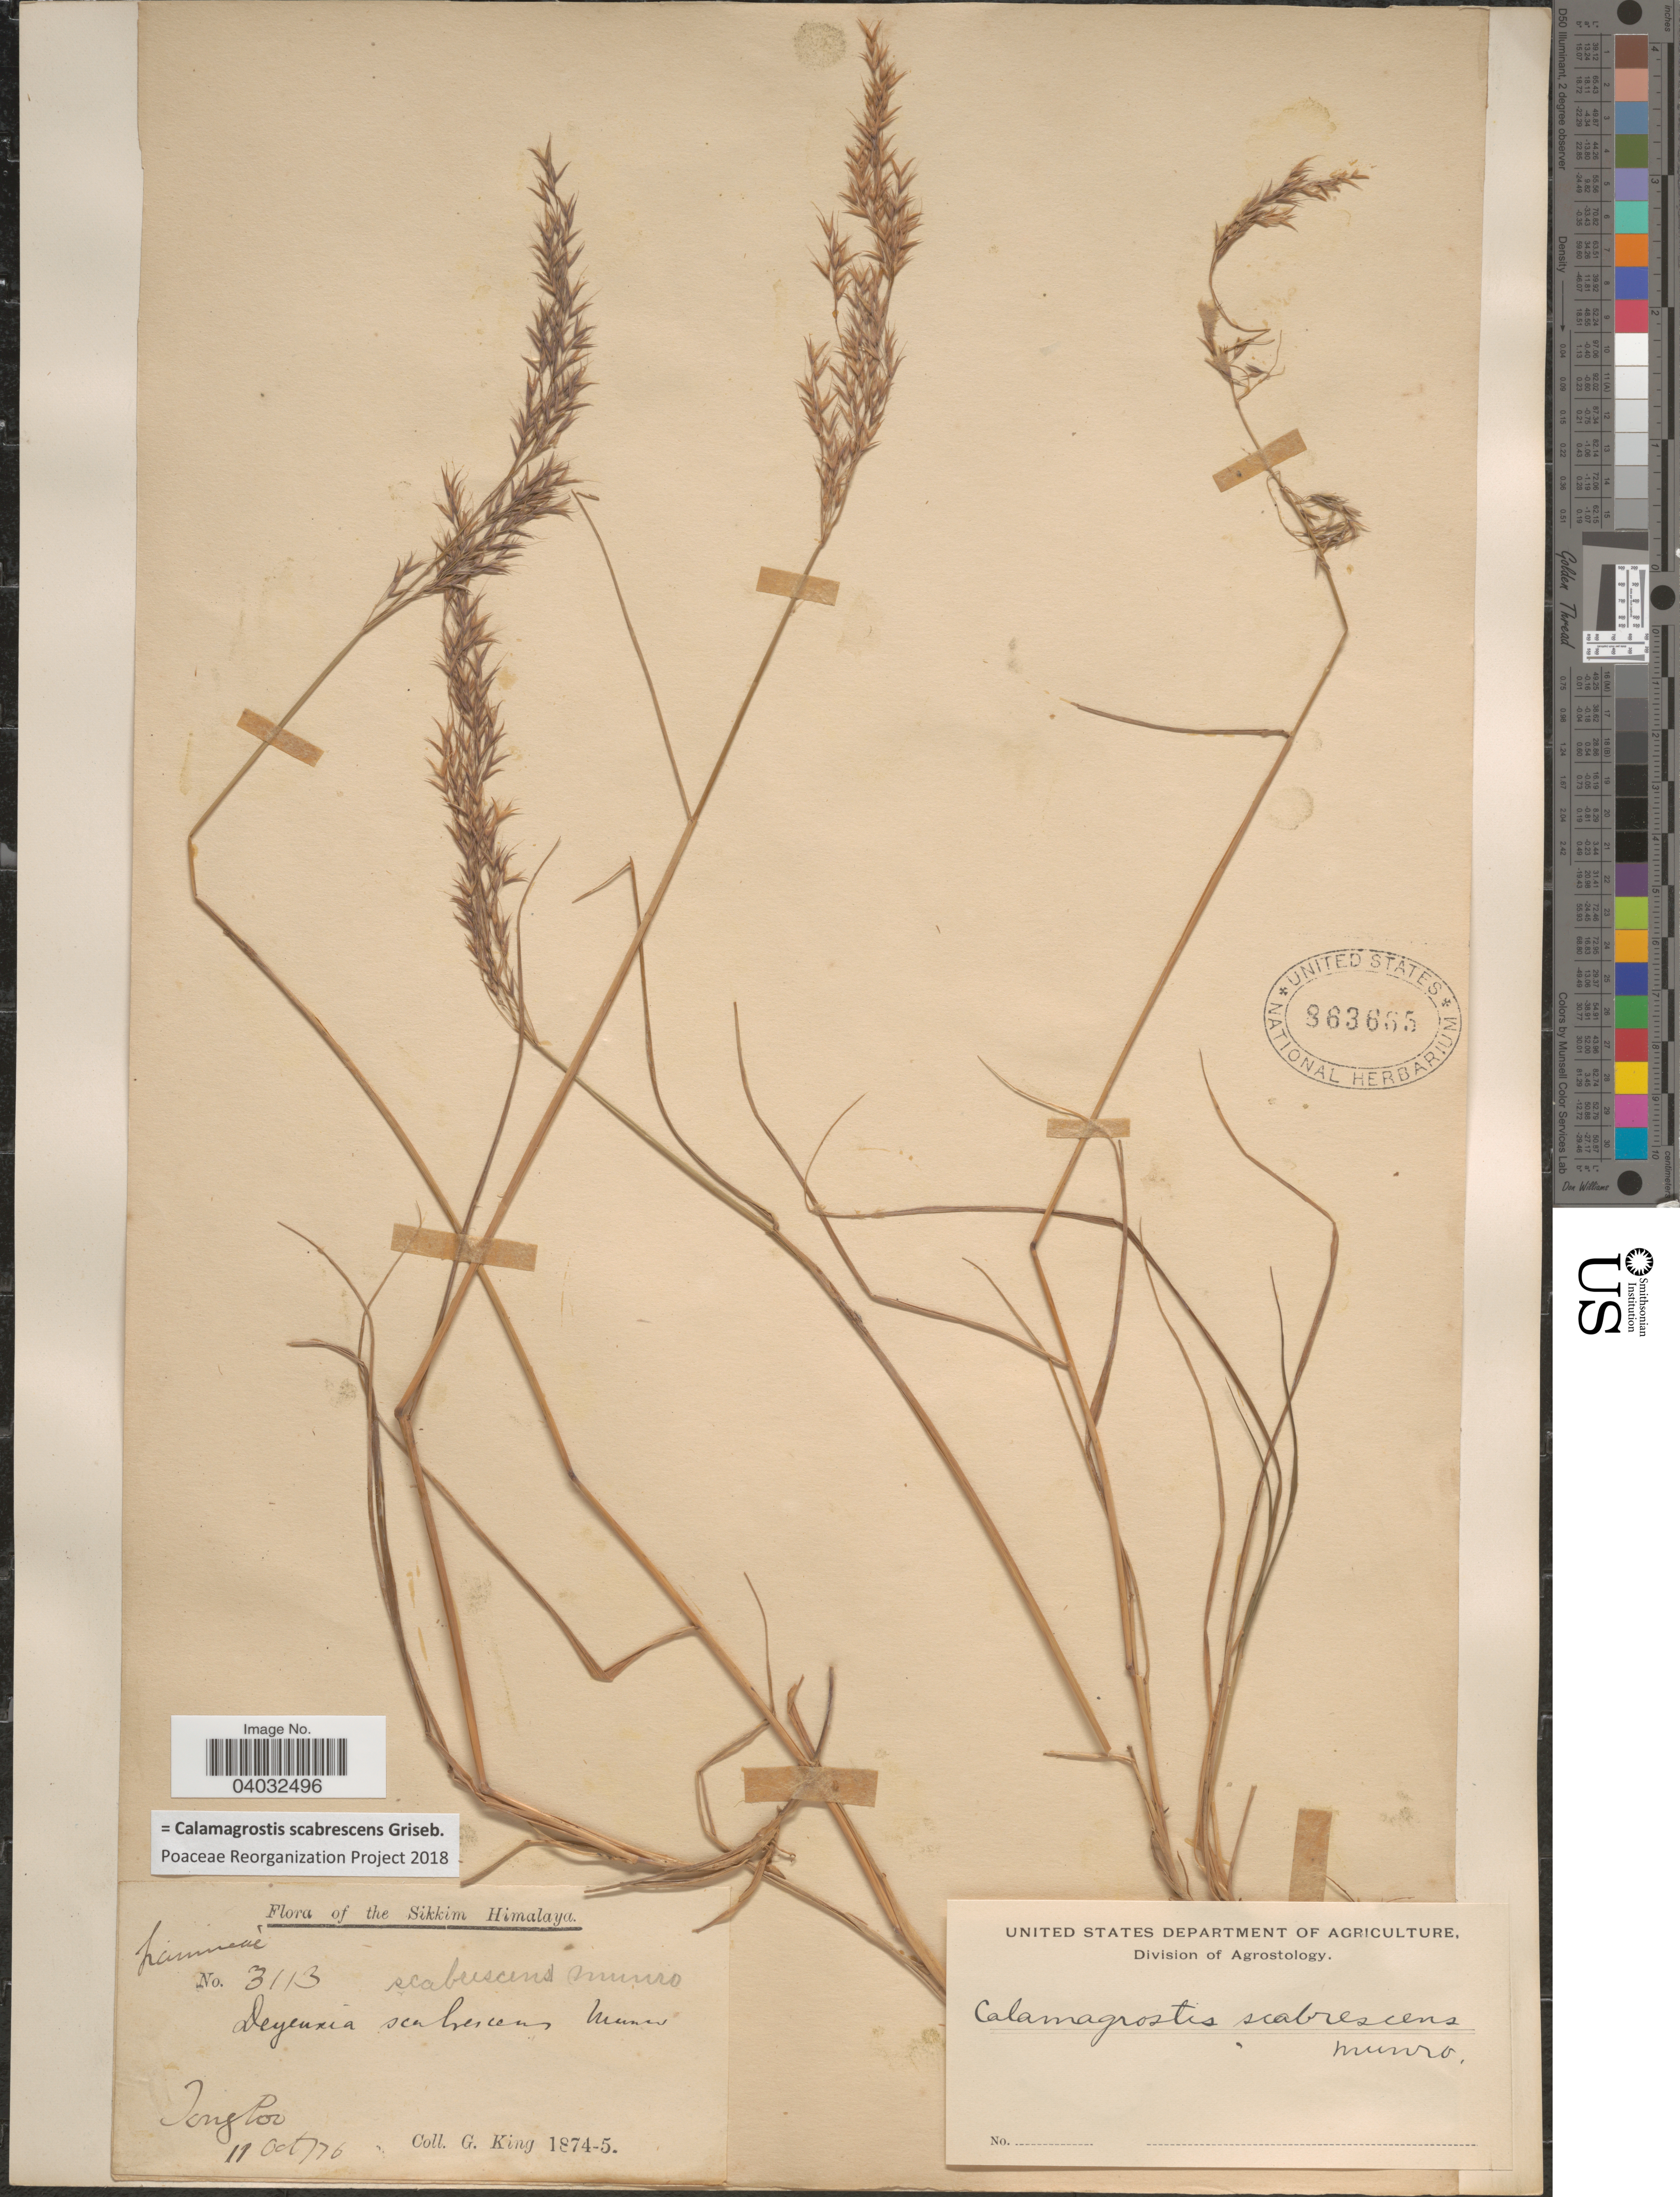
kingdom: Plantae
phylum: Tracheophyta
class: Liliopsida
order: Poales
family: Poaceae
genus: Calamagrostis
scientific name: Calamagrostis scabrescens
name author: Griseb.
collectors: G. King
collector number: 3113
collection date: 1876-10-11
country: India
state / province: Sikkim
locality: The Sikkim Himalaya. Tongpoo [interpreted].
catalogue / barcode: US 863665